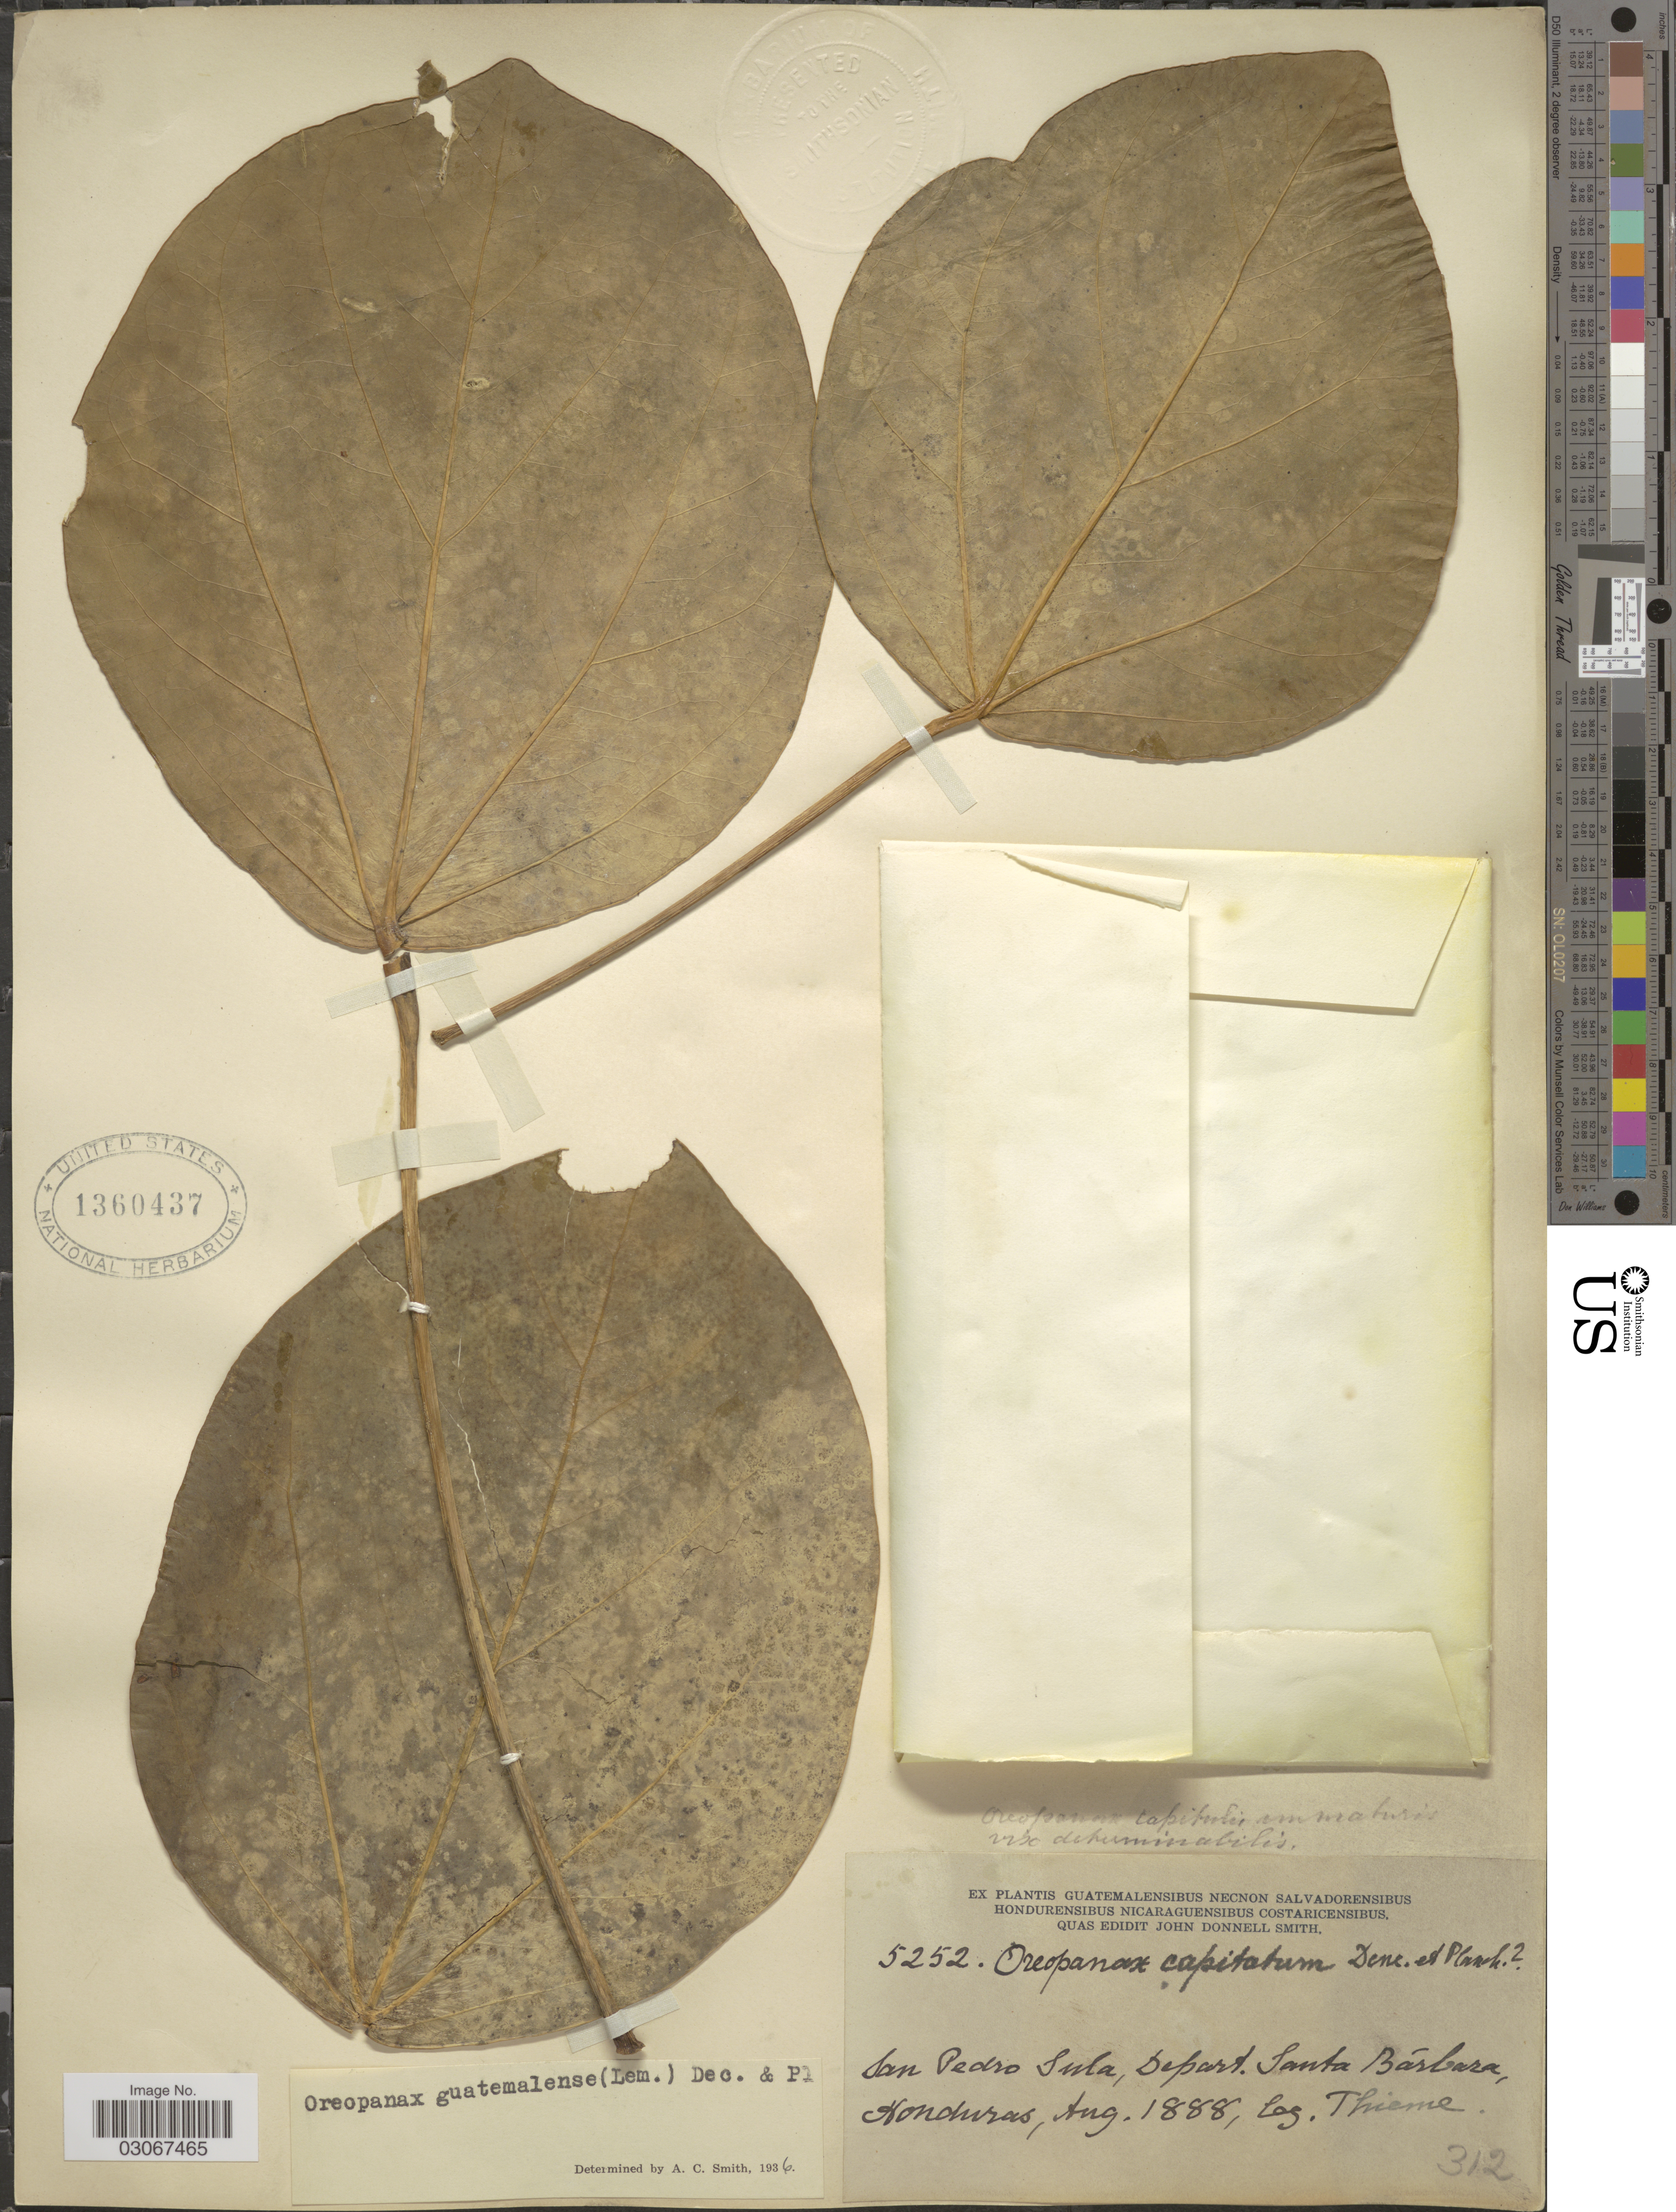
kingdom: Plantae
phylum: Tracheophyta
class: Magnoliopsida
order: Apiales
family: Araliaceae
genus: Oreopanax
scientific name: Oreopanax obtusifolius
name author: L.O. Williams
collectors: Thieme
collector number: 5252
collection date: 1888-08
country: Honduras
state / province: Santa Bárbara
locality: San Pedro Sula, Depart. Santa Bárbara.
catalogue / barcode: US 1360437